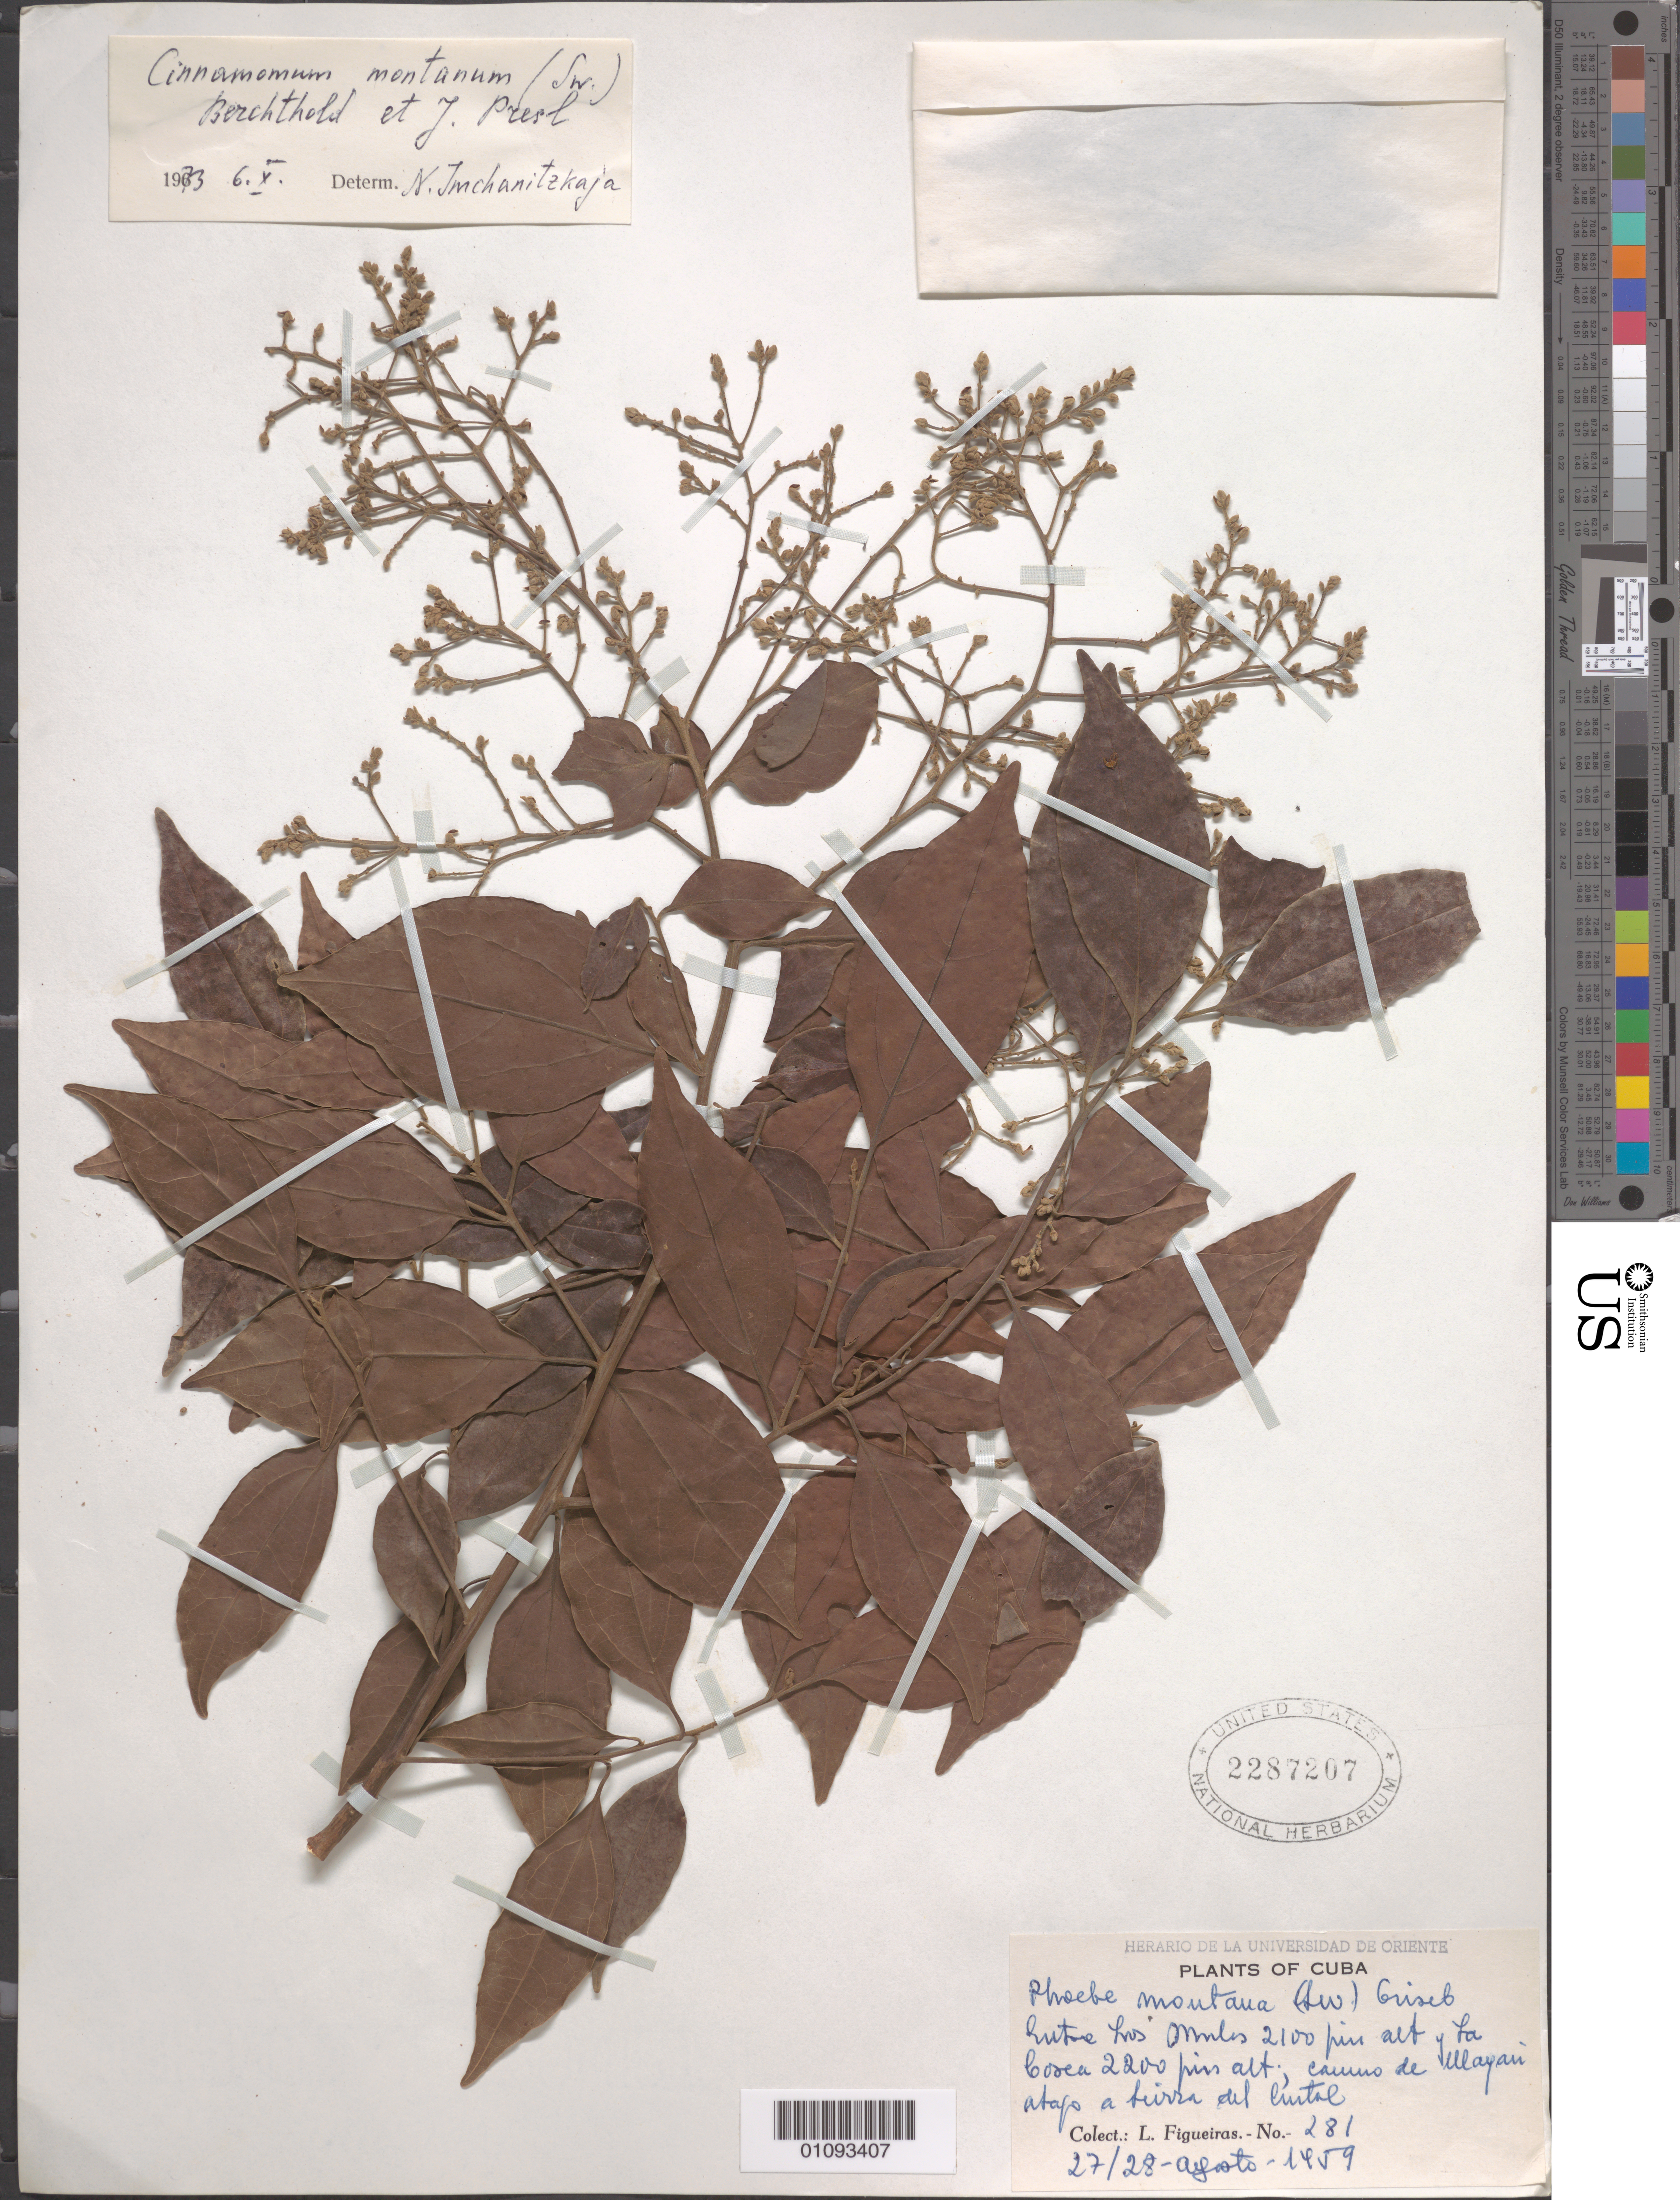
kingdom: Plantae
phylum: Tracheophyta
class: Magnoliopsida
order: Laurales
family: Lauraceae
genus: Cinnamomum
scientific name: Cinnamomum montanum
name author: (Sw.) J. Presl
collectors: M. López Figueiras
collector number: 281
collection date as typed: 27 Aug 1959 to 28 Aug 1959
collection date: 1959-08-27/1959-08-28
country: Cuba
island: Cuba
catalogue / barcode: US 2287207